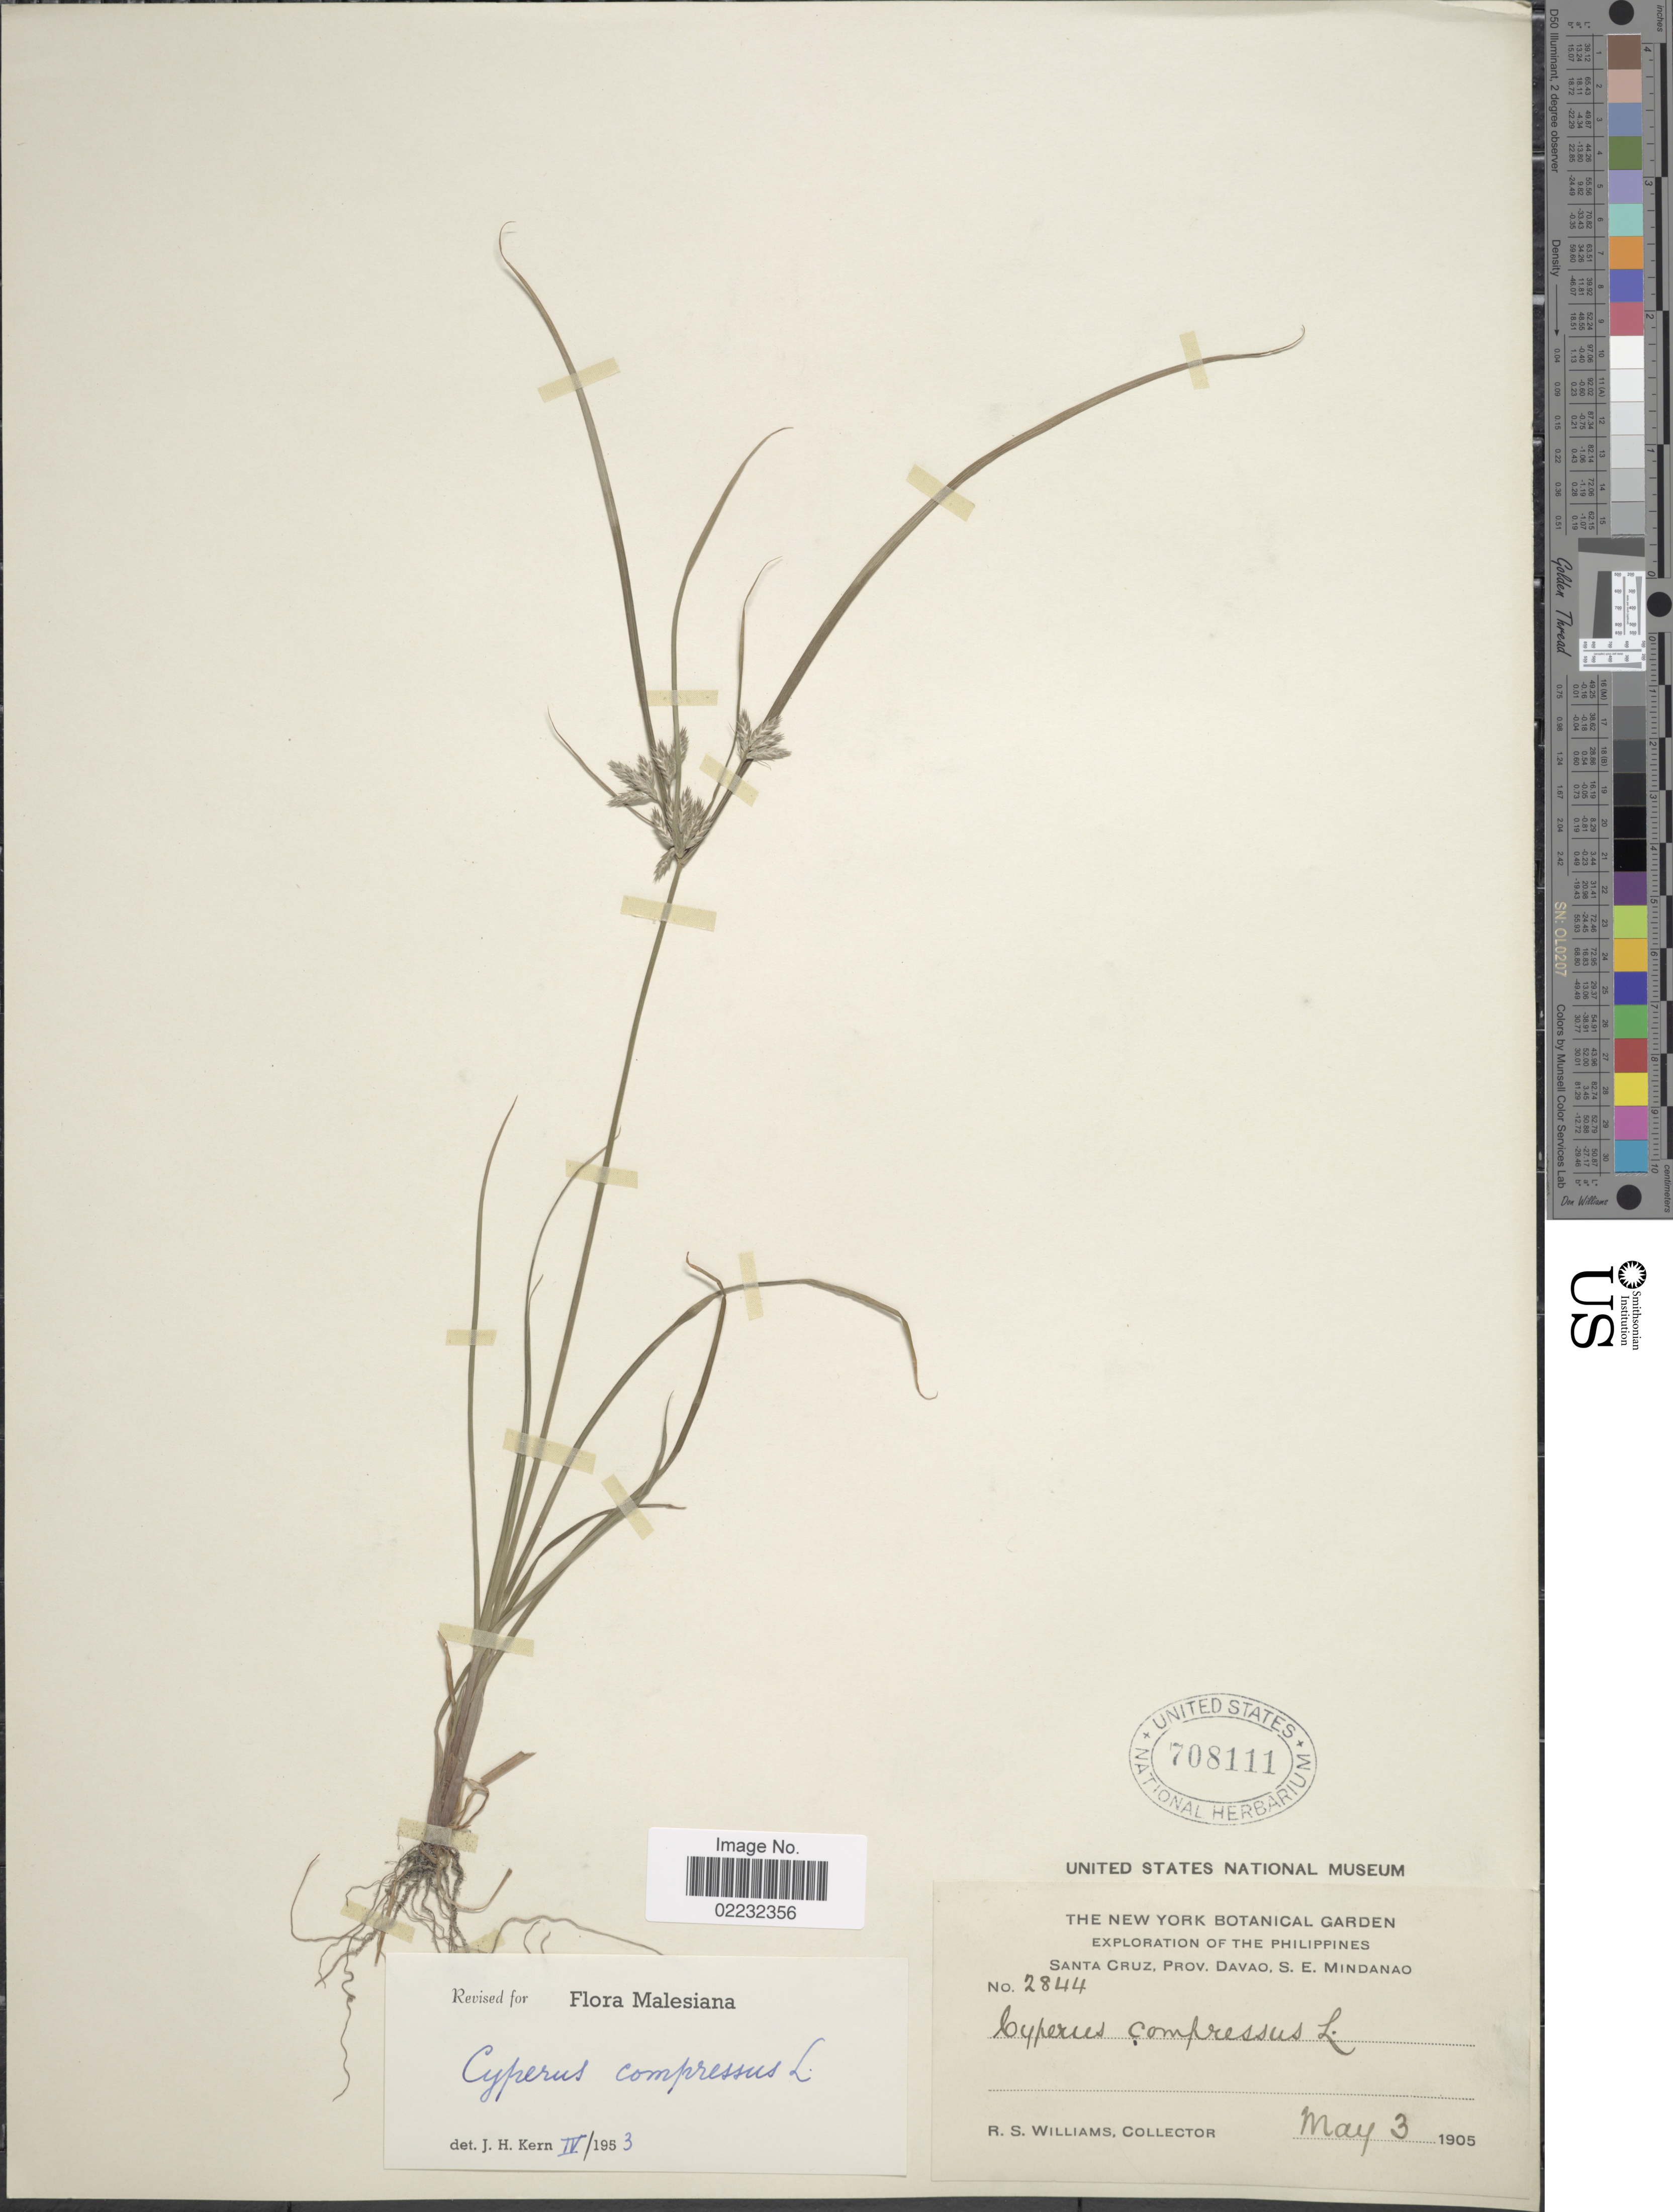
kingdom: Plantae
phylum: Tracheophyta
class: Liliopsida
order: Poales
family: Cyperaceae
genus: Cyperus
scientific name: Cyperus compressus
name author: L.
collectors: R. S. Williams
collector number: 2844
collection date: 1905-05-03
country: Philippines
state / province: Davao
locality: Santa Cruz, Prov. Davao, S.E. Mindanao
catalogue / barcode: US 708111